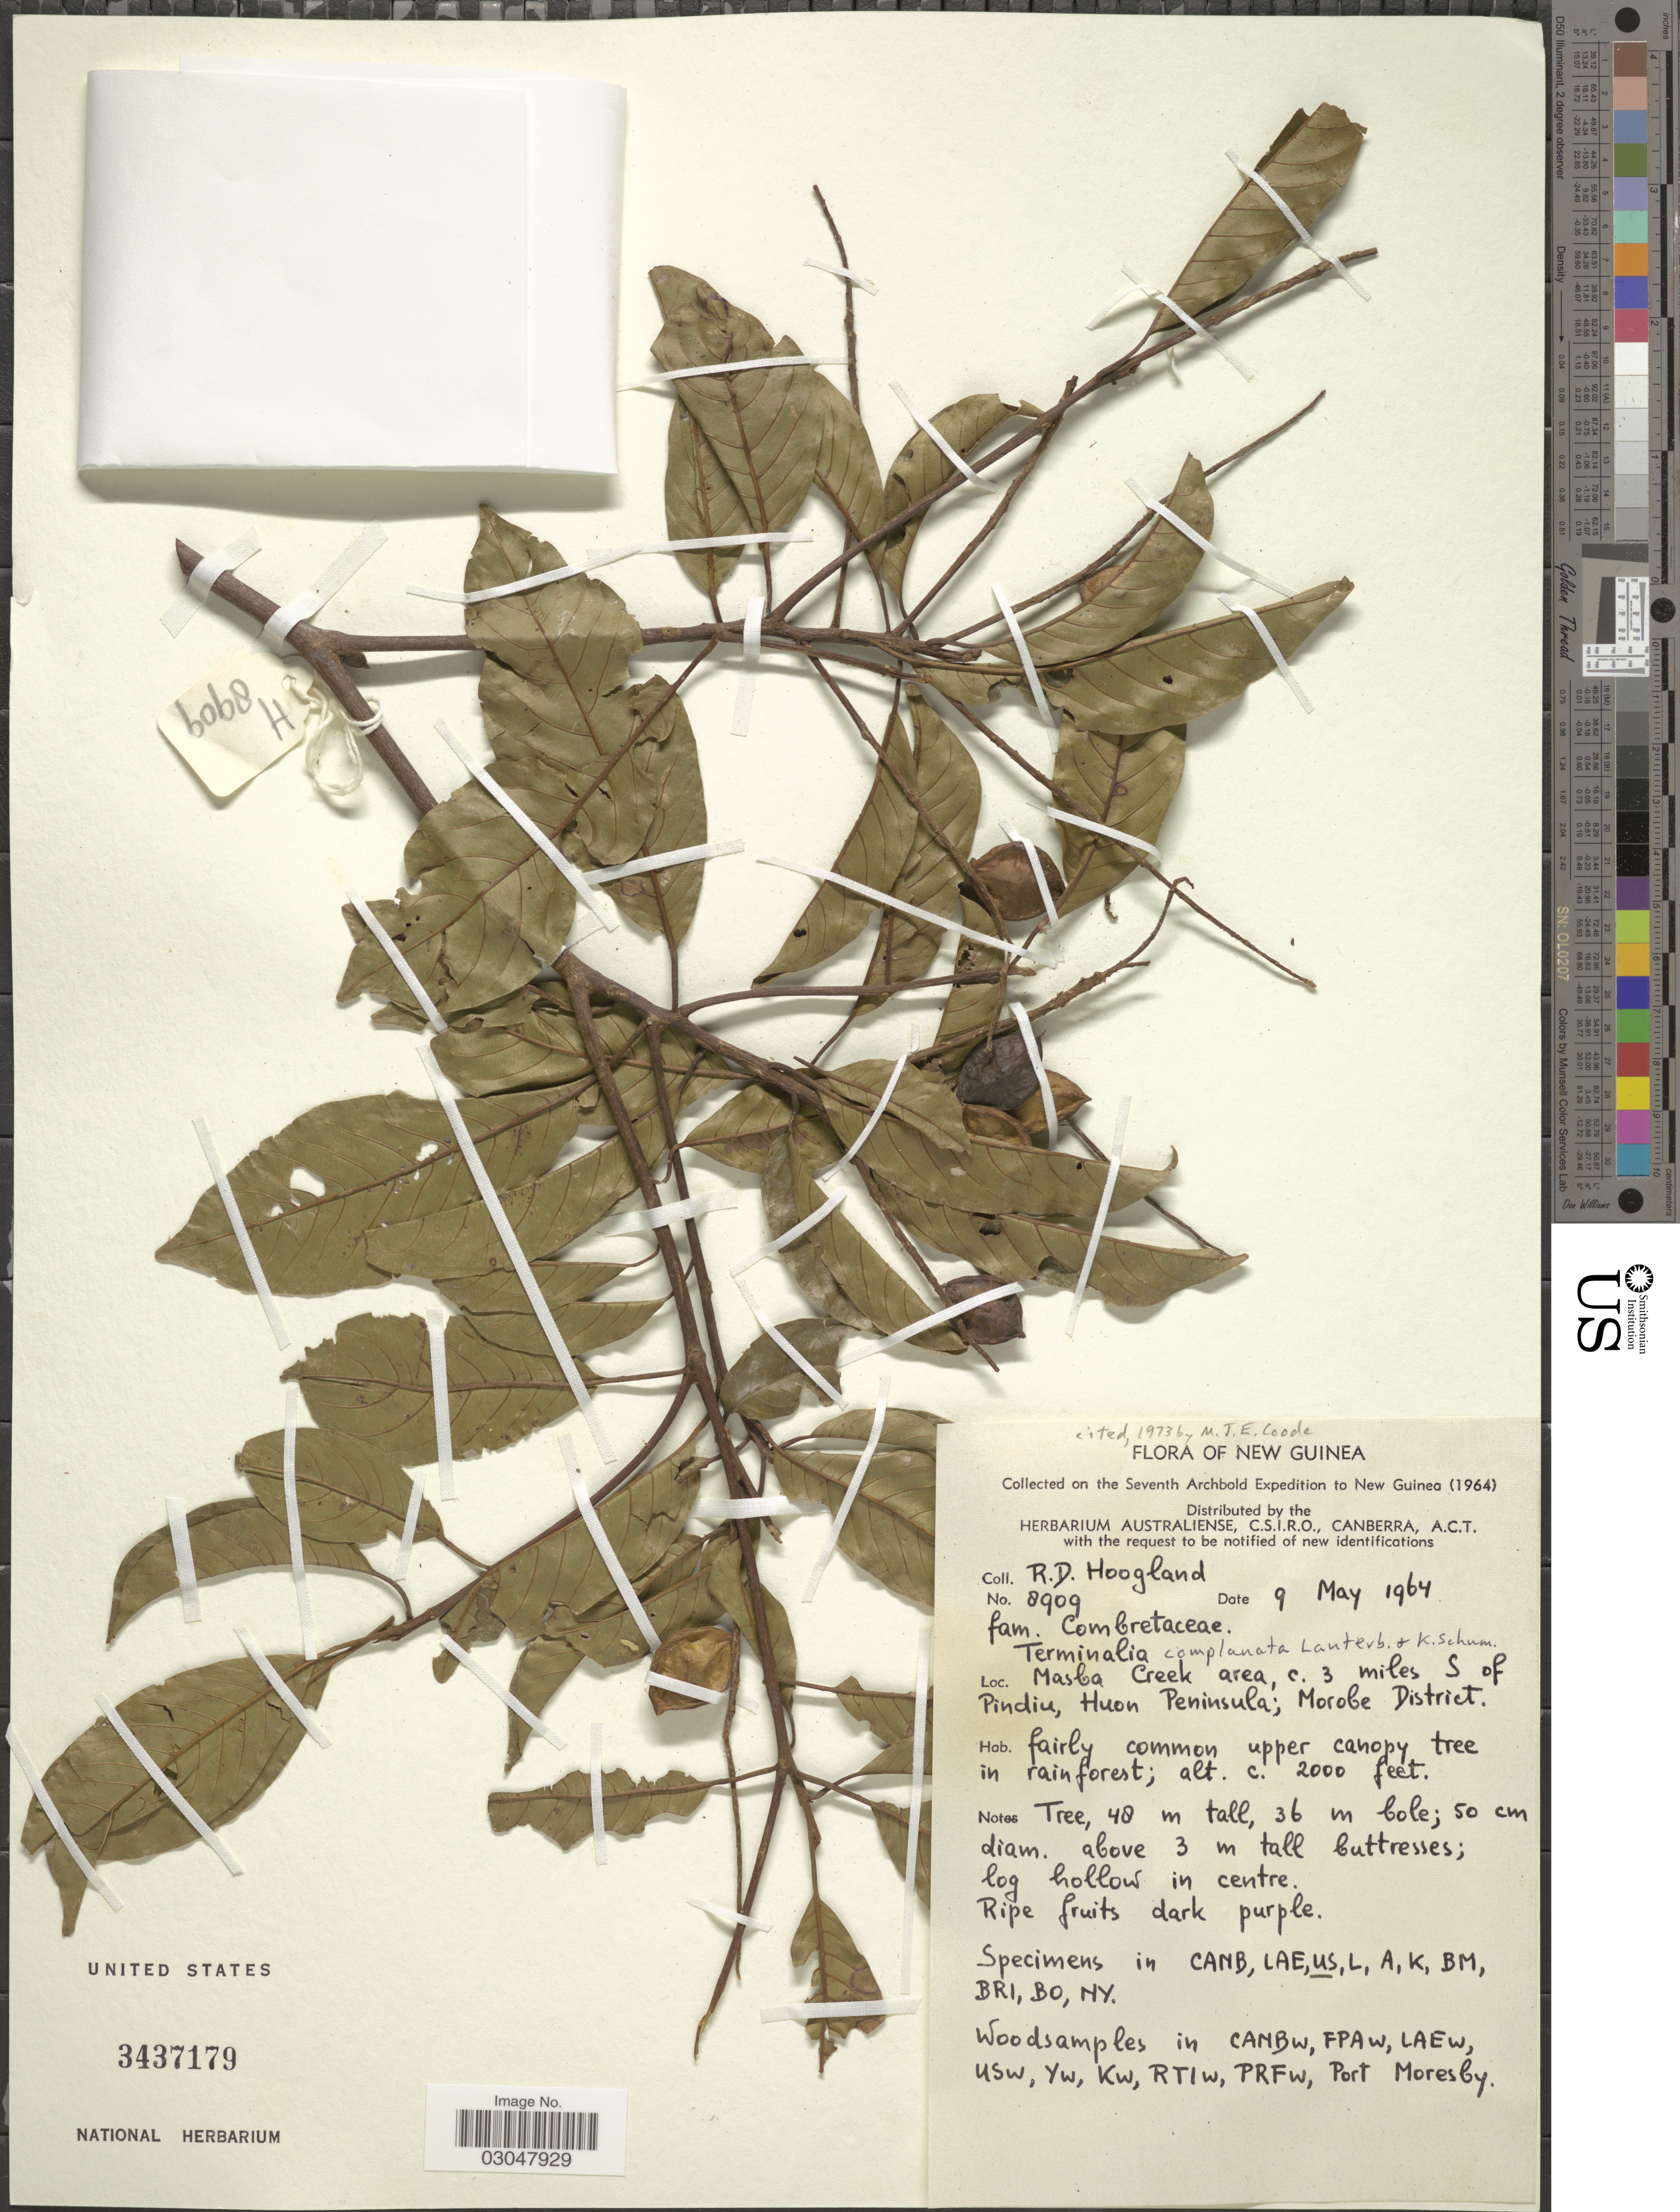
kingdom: Plantae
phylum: Tracheophyta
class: Magnoliopsida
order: Myrtales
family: Combretaceae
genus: Terminalia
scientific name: Terminalia complanata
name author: K. Schum.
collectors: R. D. Hoogland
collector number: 8909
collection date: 1964-05-09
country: Papua New Guinea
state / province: Morobe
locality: New Guinea. Masba Creek area, c. 3 miles S of Pindiu, Huon Peninsula; Morobe District.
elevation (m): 610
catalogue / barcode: US 3437179